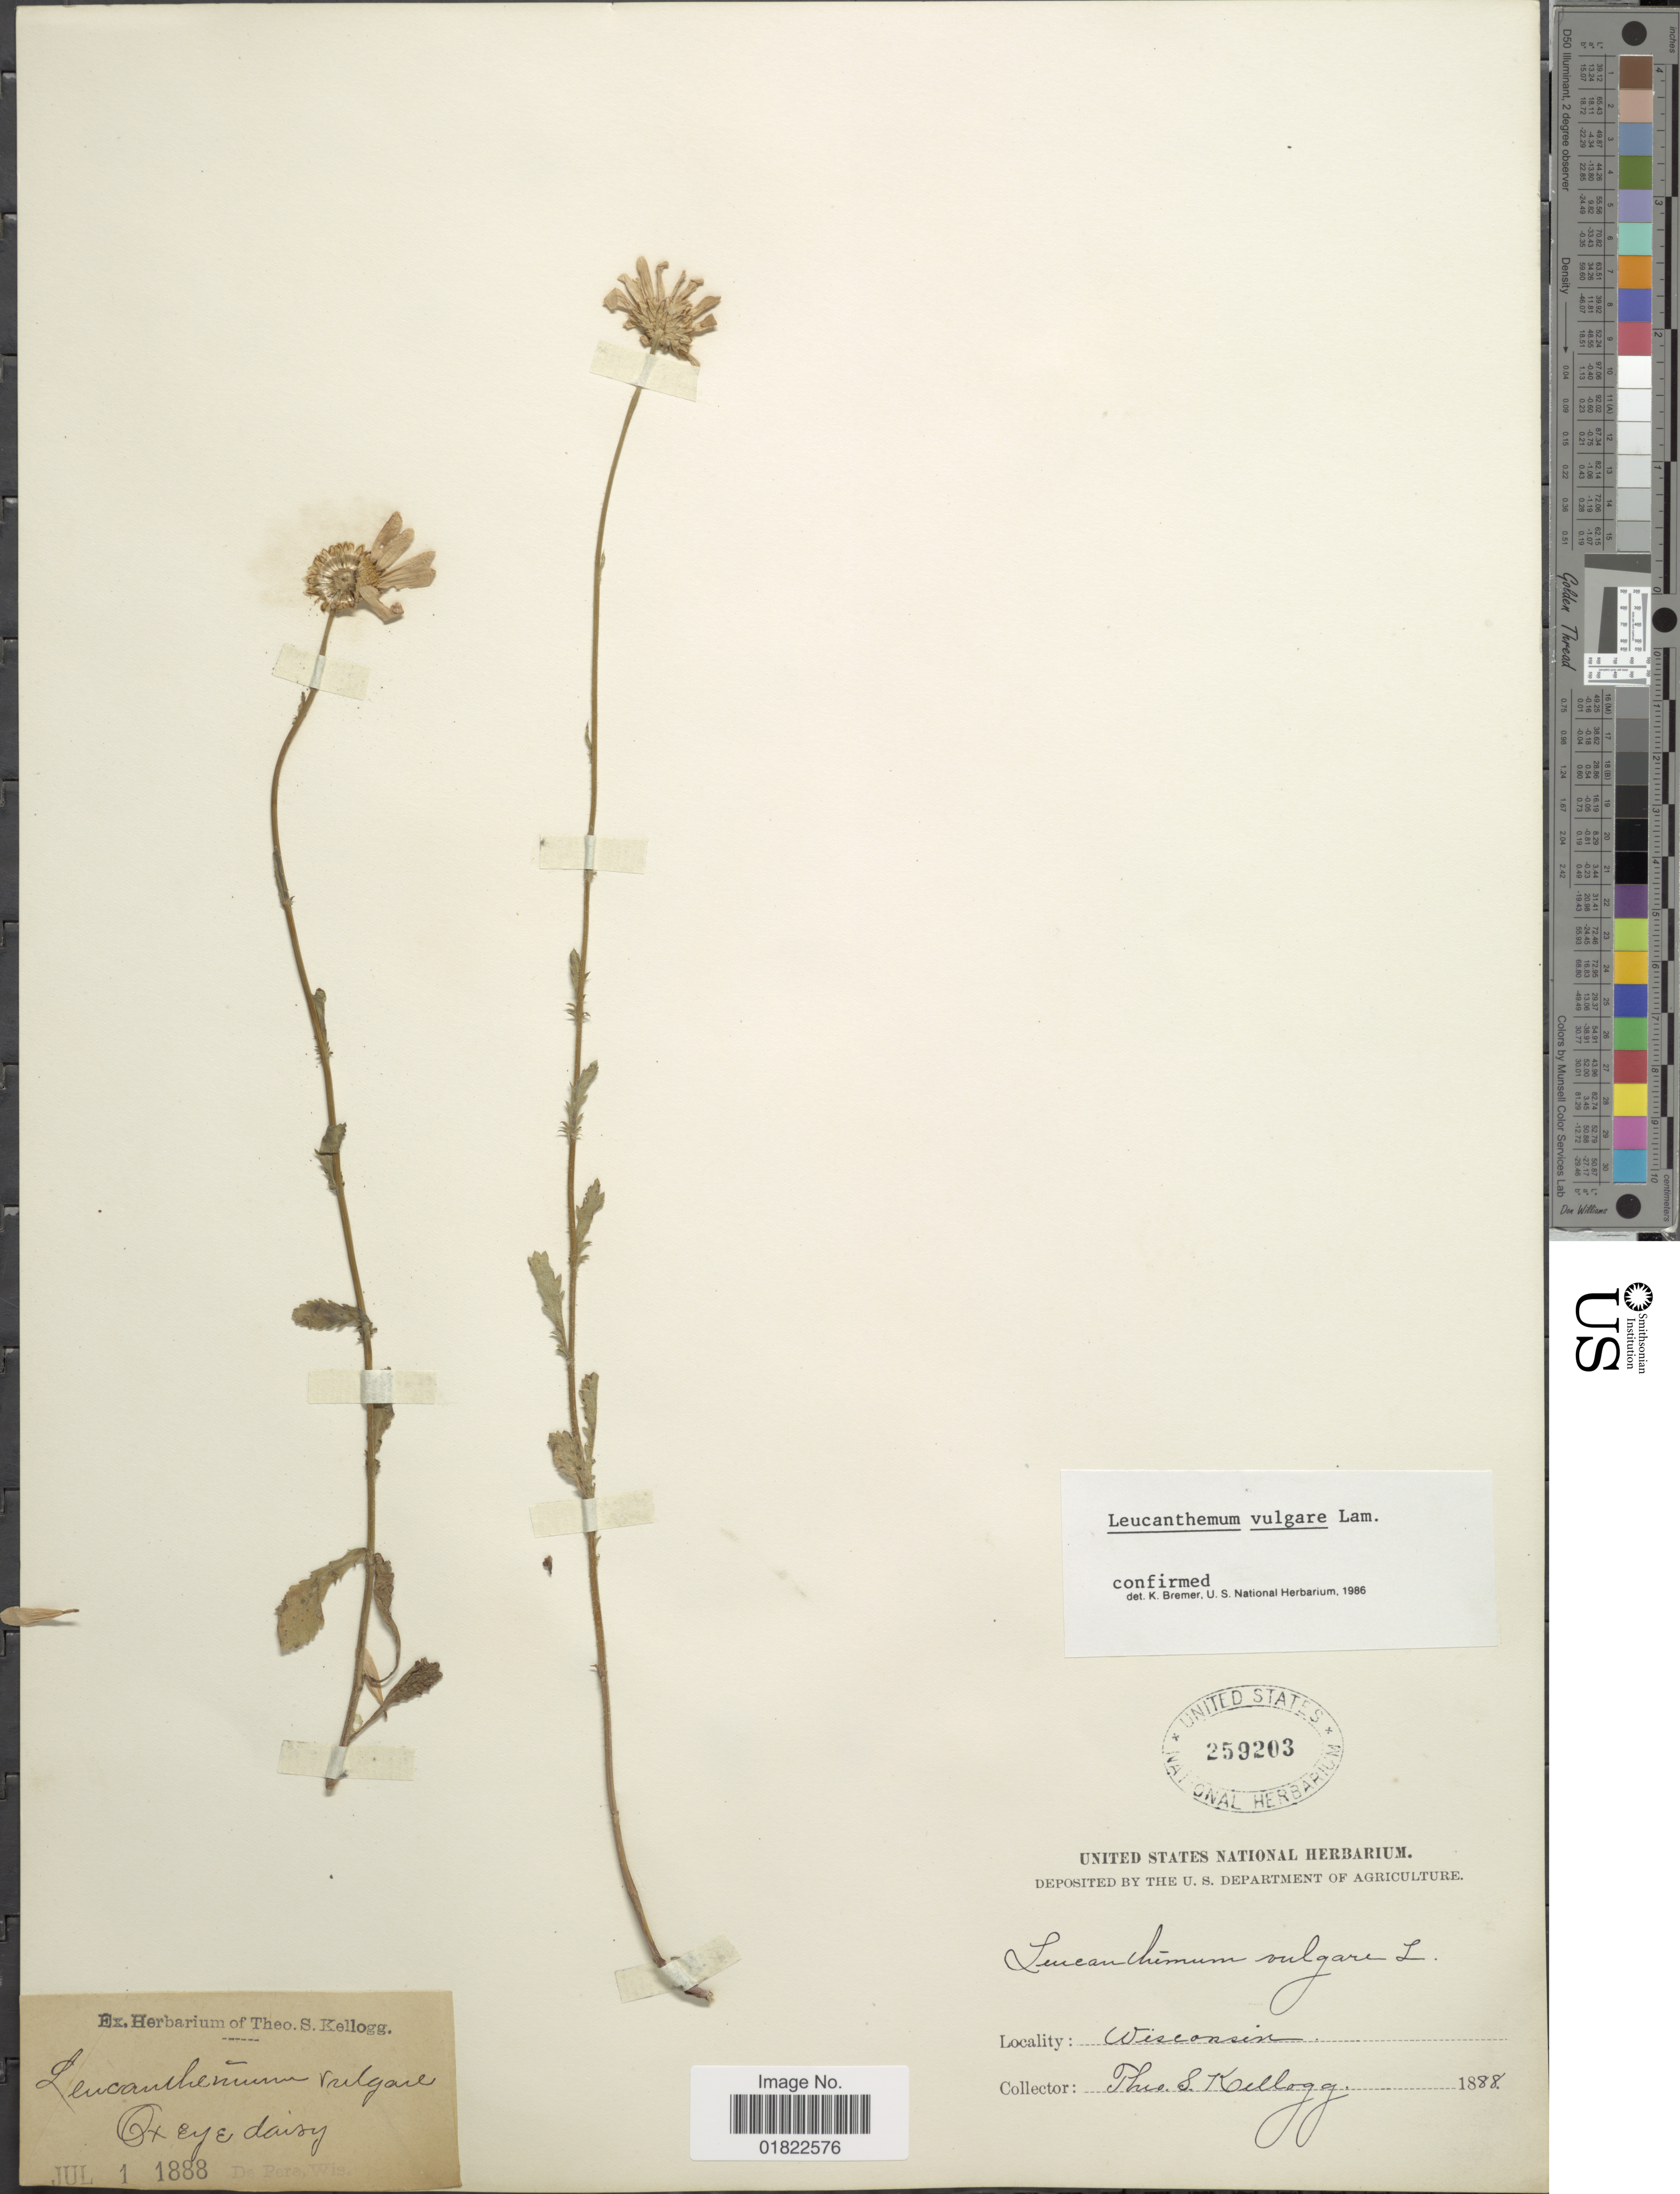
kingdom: Plantae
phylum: Tracheophyta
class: Magnoliopsida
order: Asterales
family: Asteraceae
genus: Leucanthemum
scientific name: Leucanthemum vulgare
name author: Lam.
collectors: T. S. Kellogg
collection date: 1888-07-01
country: United States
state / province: Wisconsin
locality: Oxeye daisy, De Pere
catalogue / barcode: US 259203